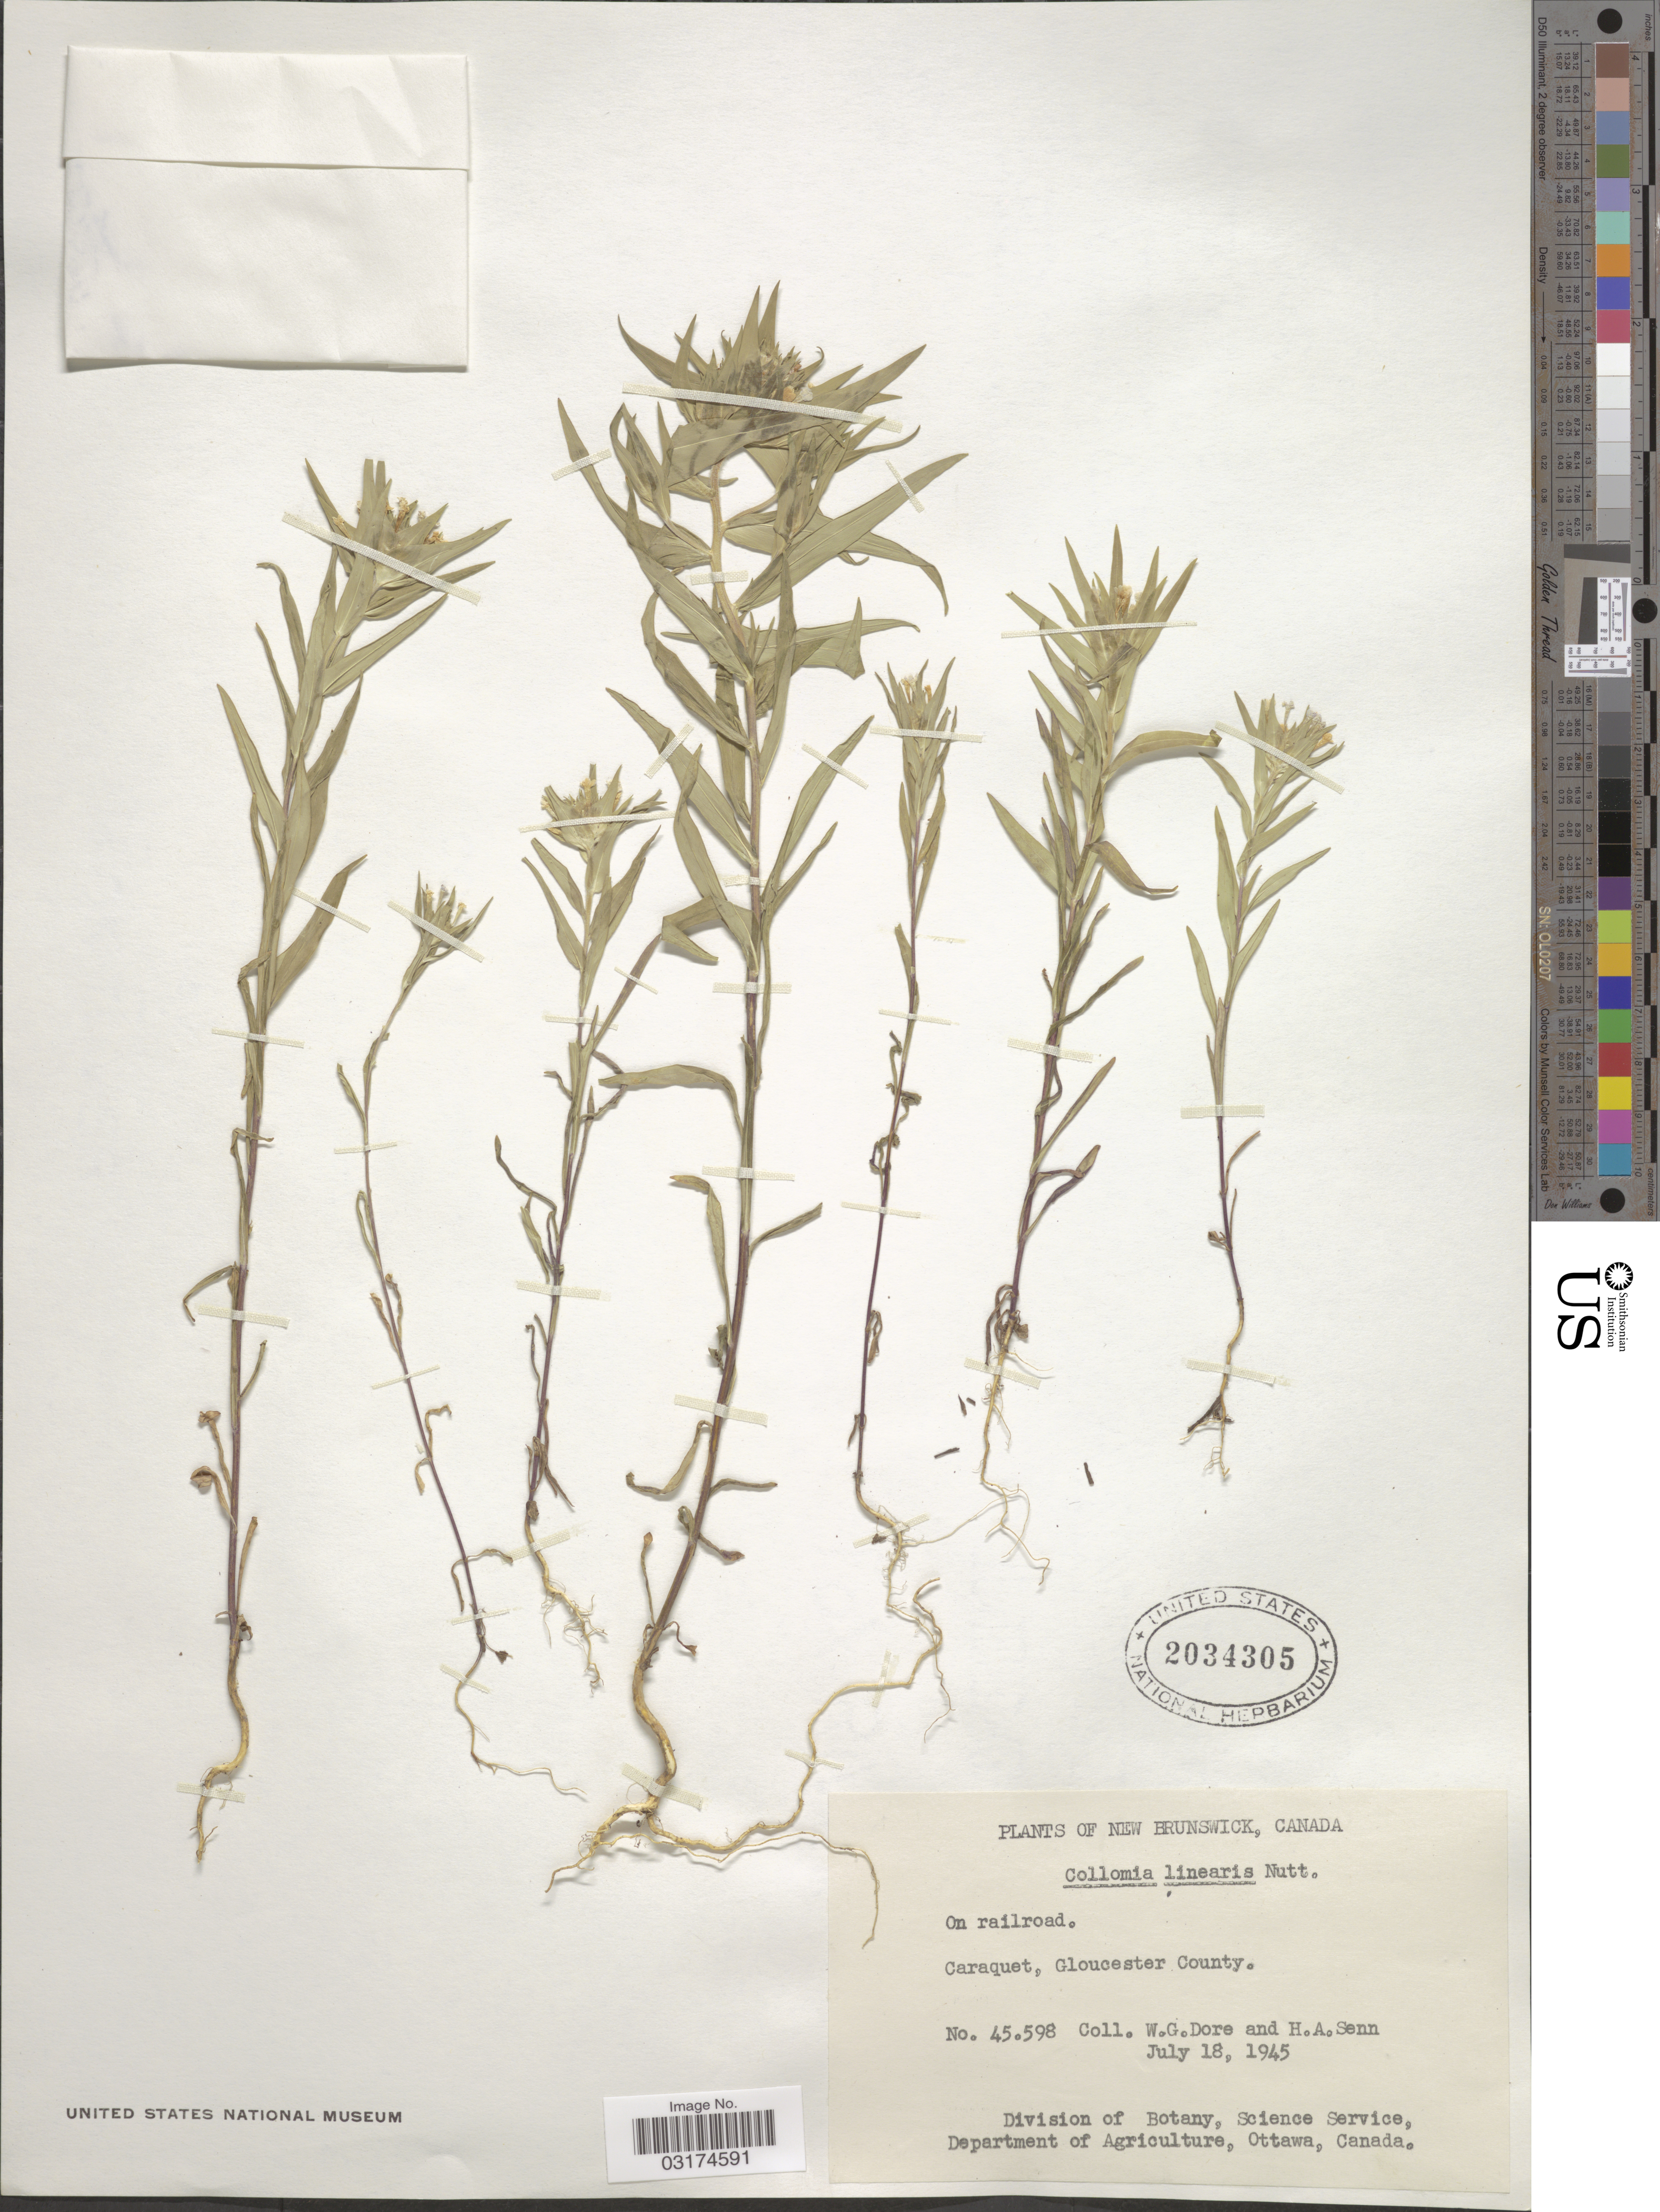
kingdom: Plantae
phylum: Tracheophyta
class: Magnoliopsida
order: Ericales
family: Polemoniaceae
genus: Collomia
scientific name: Collomia linearis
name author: Nutt.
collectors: W. Dore & H. Senn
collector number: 45.598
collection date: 1945-07-18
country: Canada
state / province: New Brunswick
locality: On railroad. Caraquet, Gloucester County.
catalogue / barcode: US 2034305